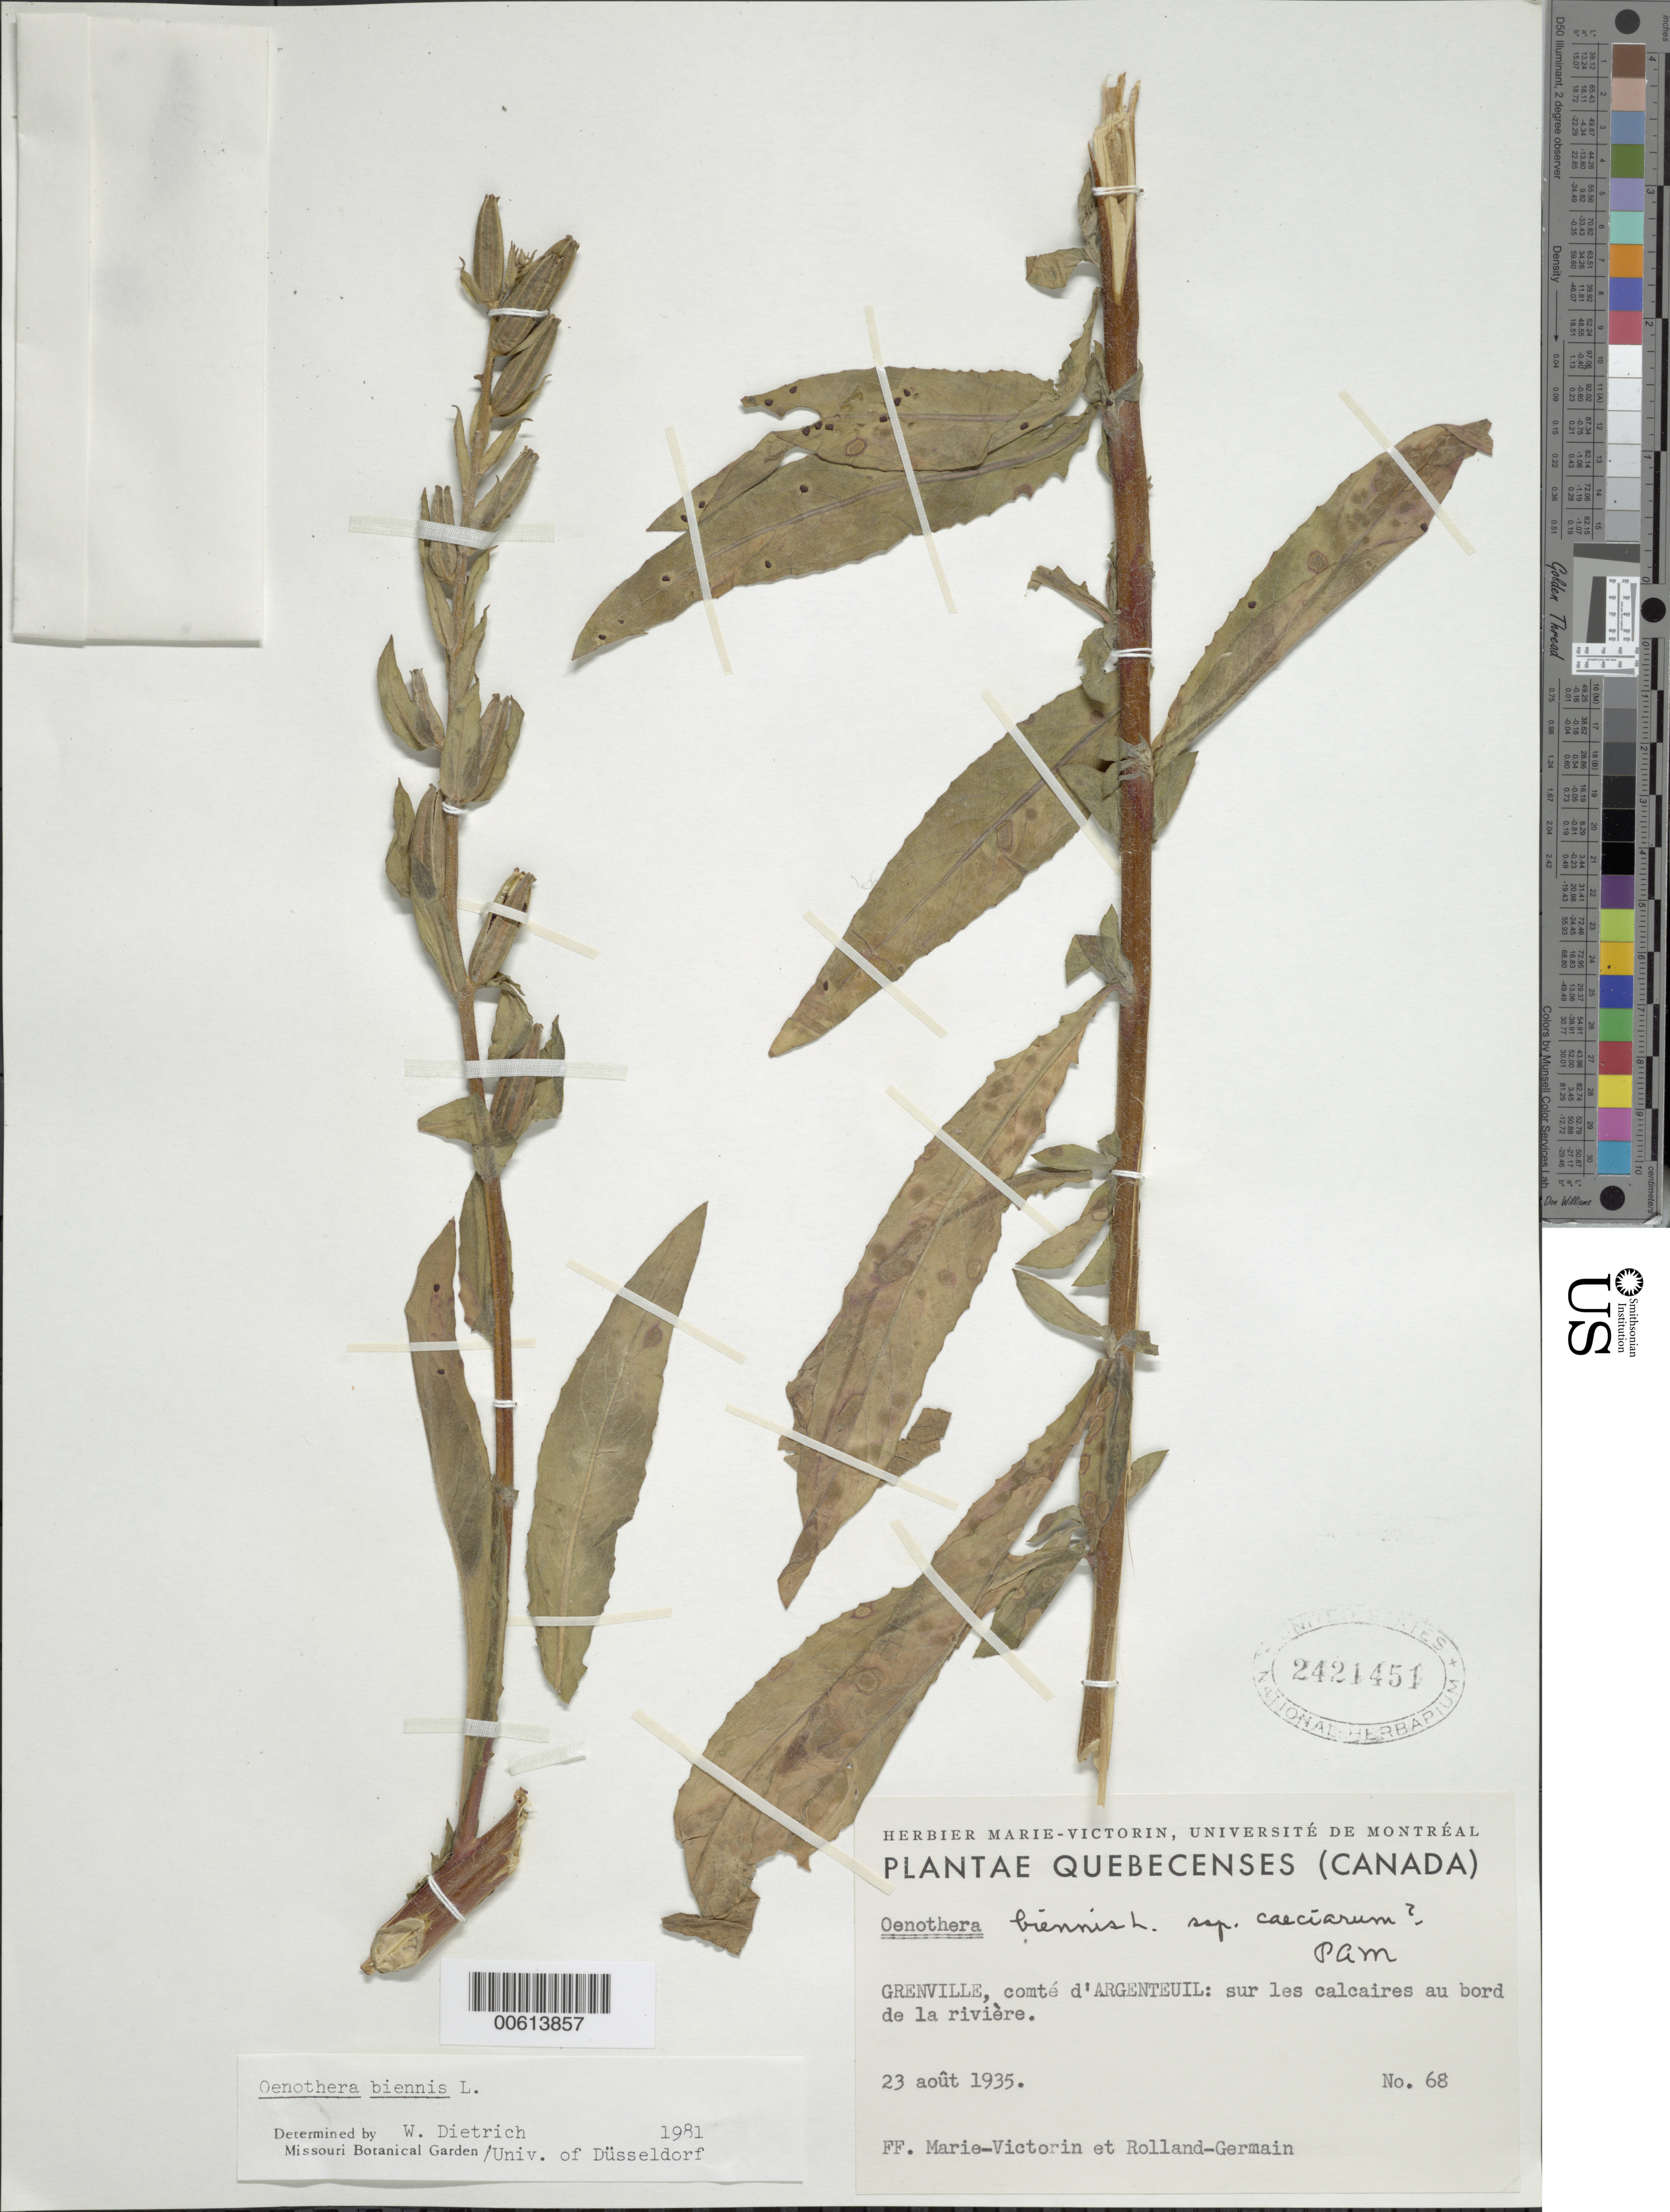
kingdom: Plantae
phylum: Tracheophyta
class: Magnoliopsida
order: Myrtales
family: Onagraceae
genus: Oenothera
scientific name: Oenothera biennis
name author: L.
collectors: Fr. Marie-Victorin & Rolland-Germain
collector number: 68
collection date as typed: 23 Aug 1935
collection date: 1935-08-23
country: Canada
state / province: Quebec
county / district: Argenteuil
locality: Grenville, comte d'Argenteuil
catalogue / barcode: US 2421451